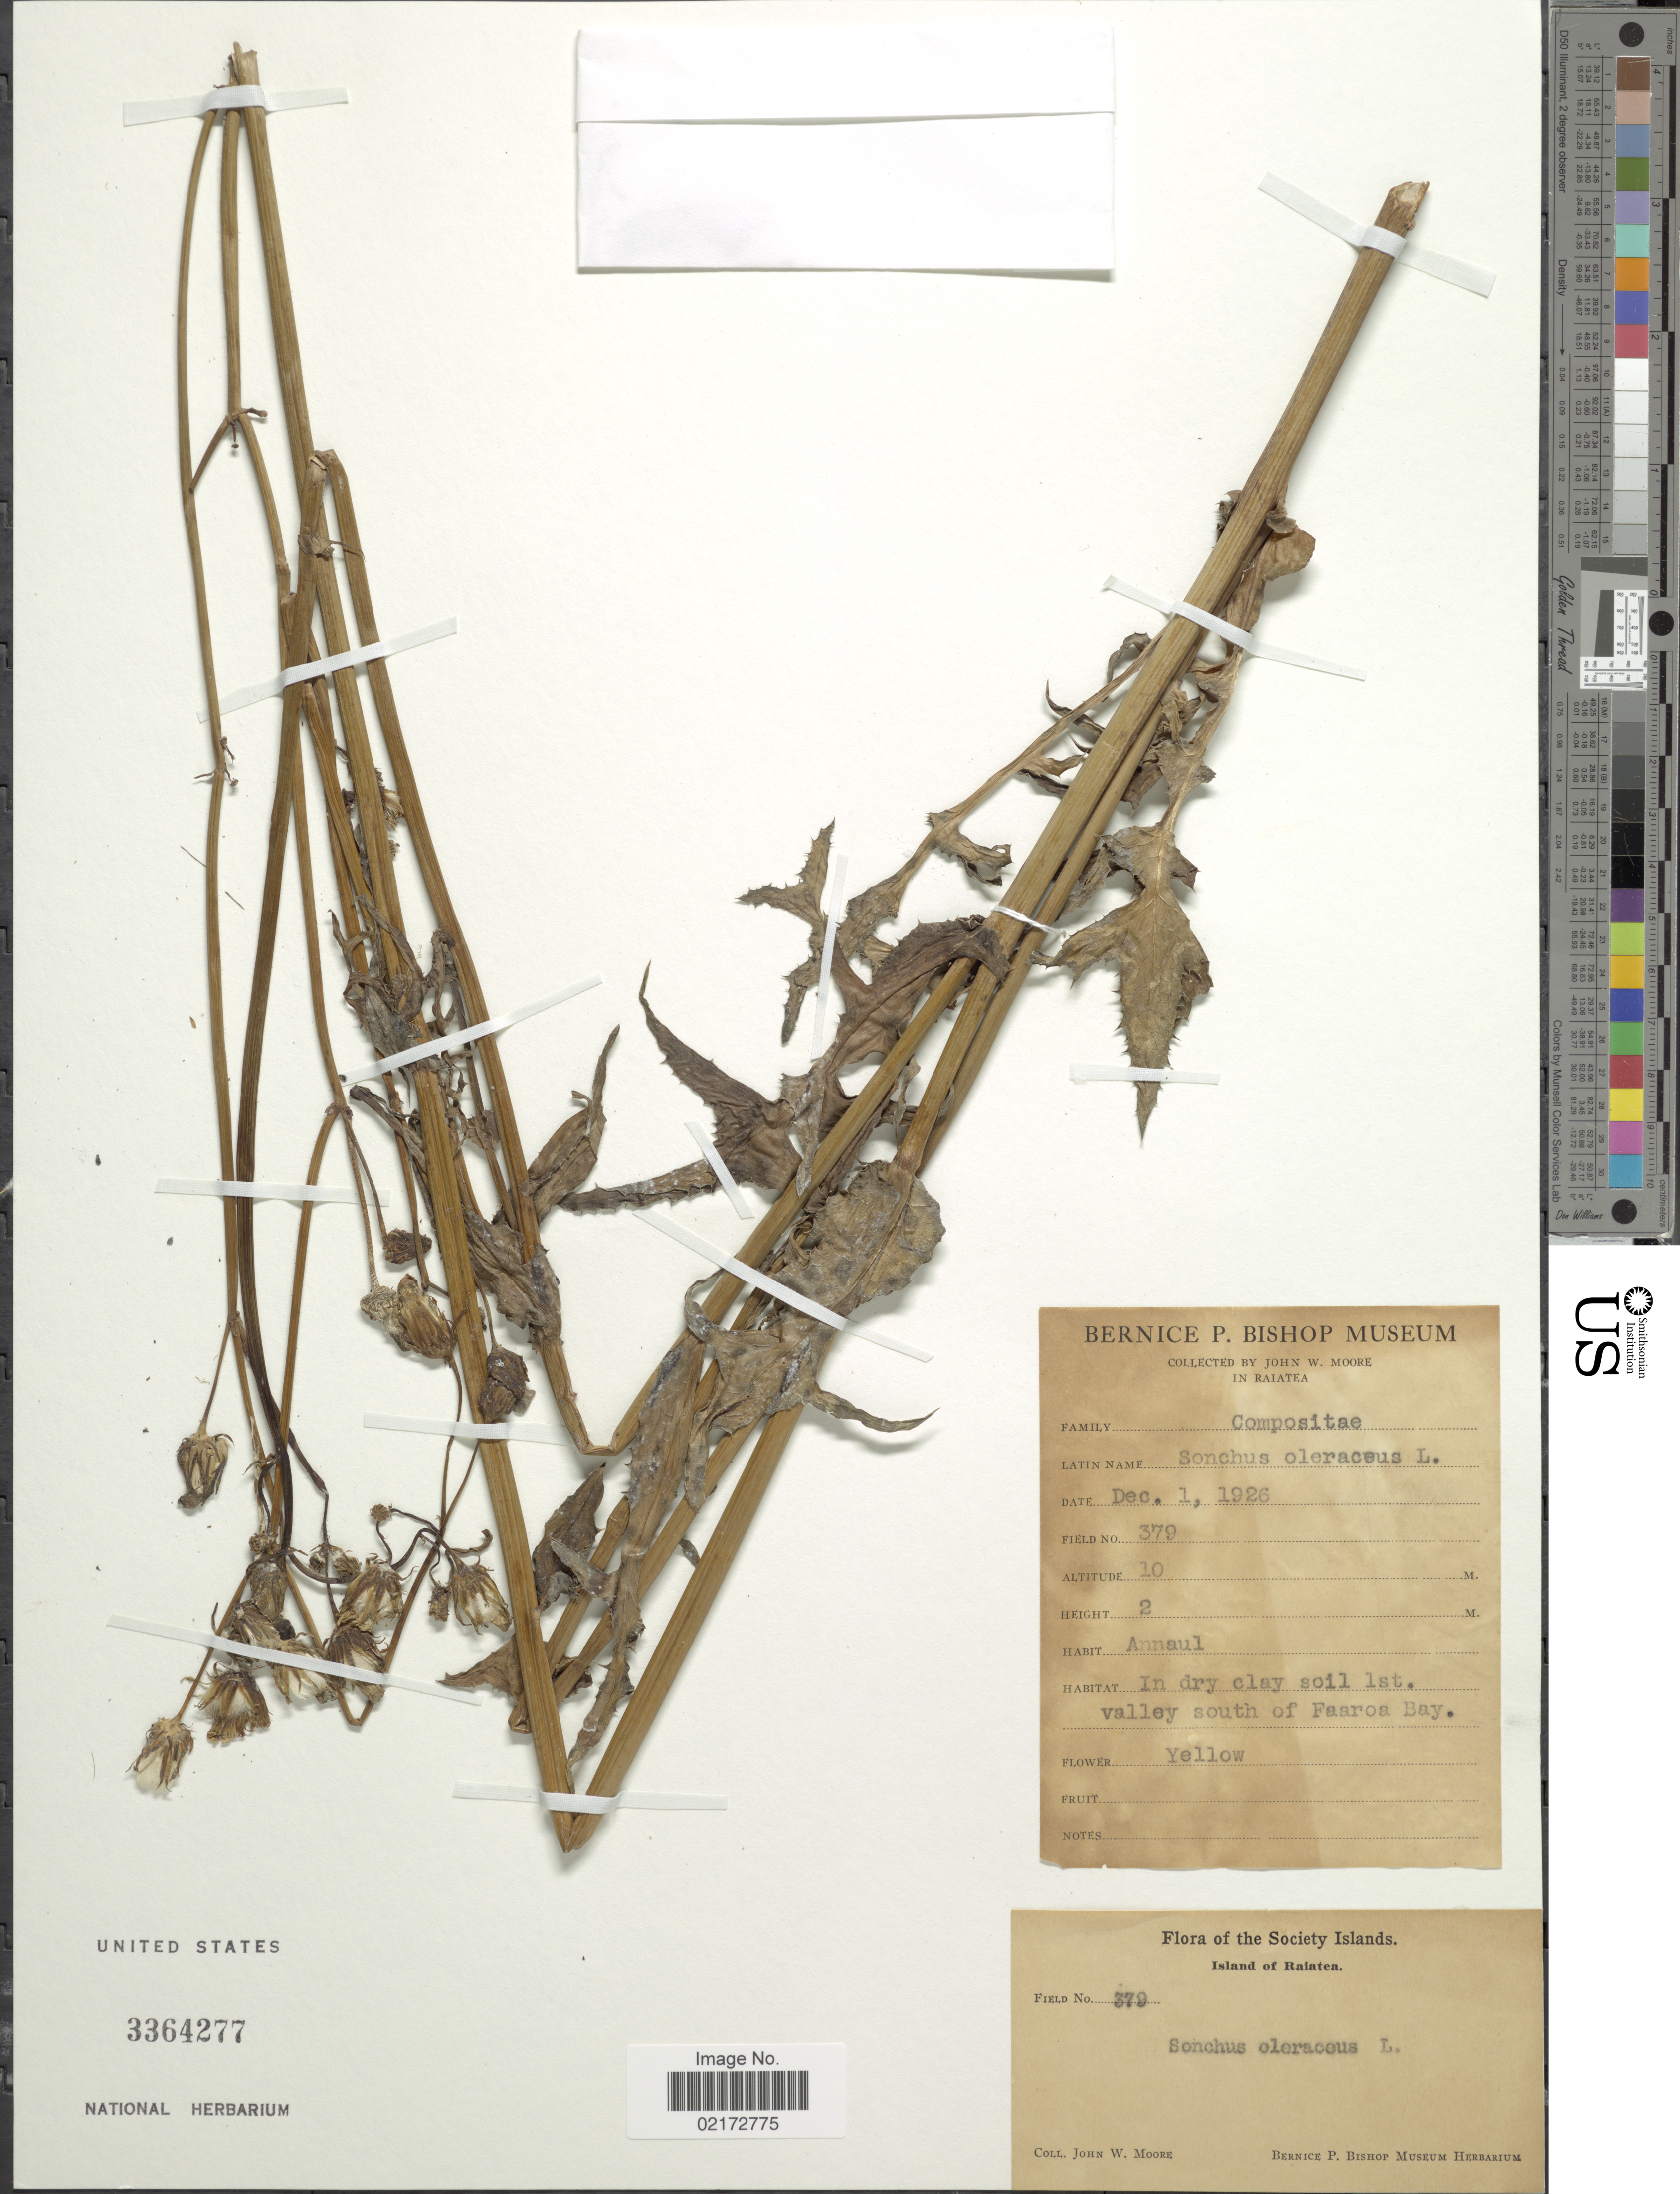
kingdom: Plantae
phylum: Tracheophyta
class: Magnoliopsida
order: Asterales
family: Asteraceae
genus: Sonchus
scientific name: Sonchus oleraceus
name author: L.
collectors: J. Moore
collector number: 379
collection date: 1926-12-01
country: French Polynesia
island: Raiatea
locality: In dry clay soil 1st. valley south of Faaroa Bay. Society Islands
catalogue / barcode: US 3364277